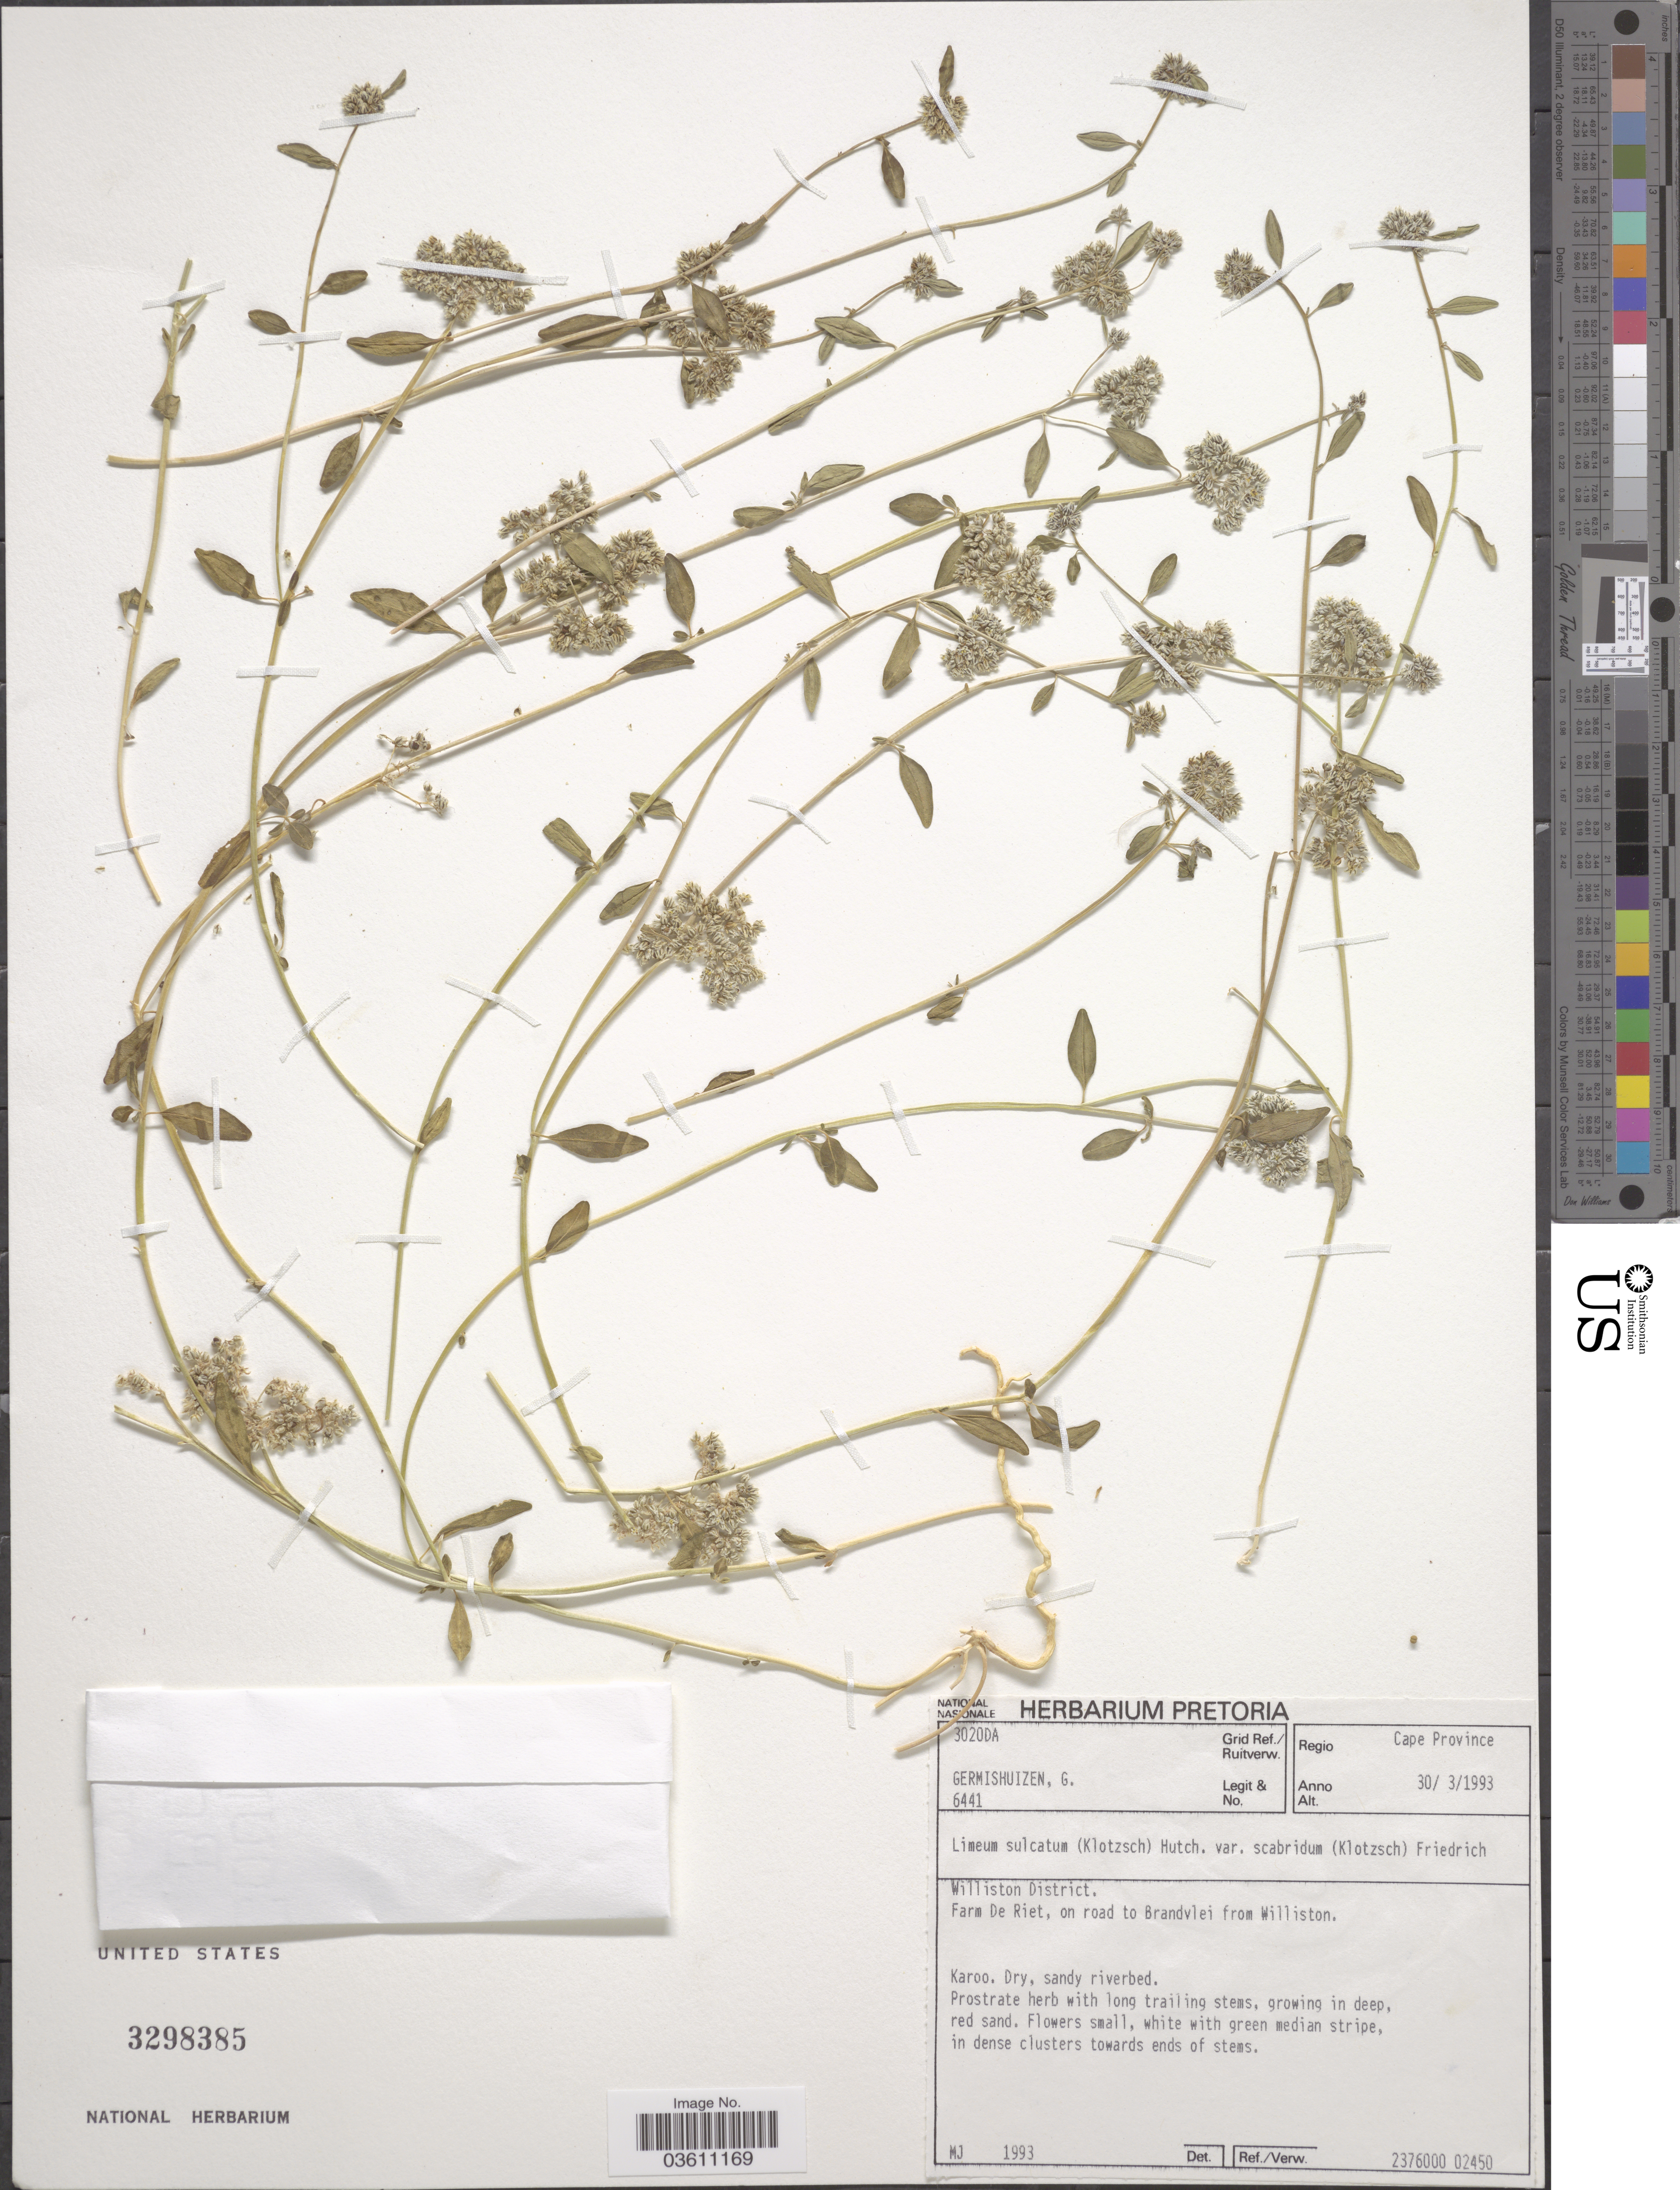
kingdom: Plantae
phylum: Tracheophyta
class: Magnoliopsida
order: Caryophyllales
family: Limeaceae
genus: Limeum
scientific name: Limeum sulcatum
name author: (Klotzsch) Hutch.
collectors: G. Germishuizen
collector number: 6441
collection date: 1993-03-30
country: South Africa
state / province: Northern Cape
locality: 3020SA Grid Ref./ Ruitverw. Williston District Farm de Riet, on road to Brandvlei from Williston.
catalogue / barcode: US 3298385